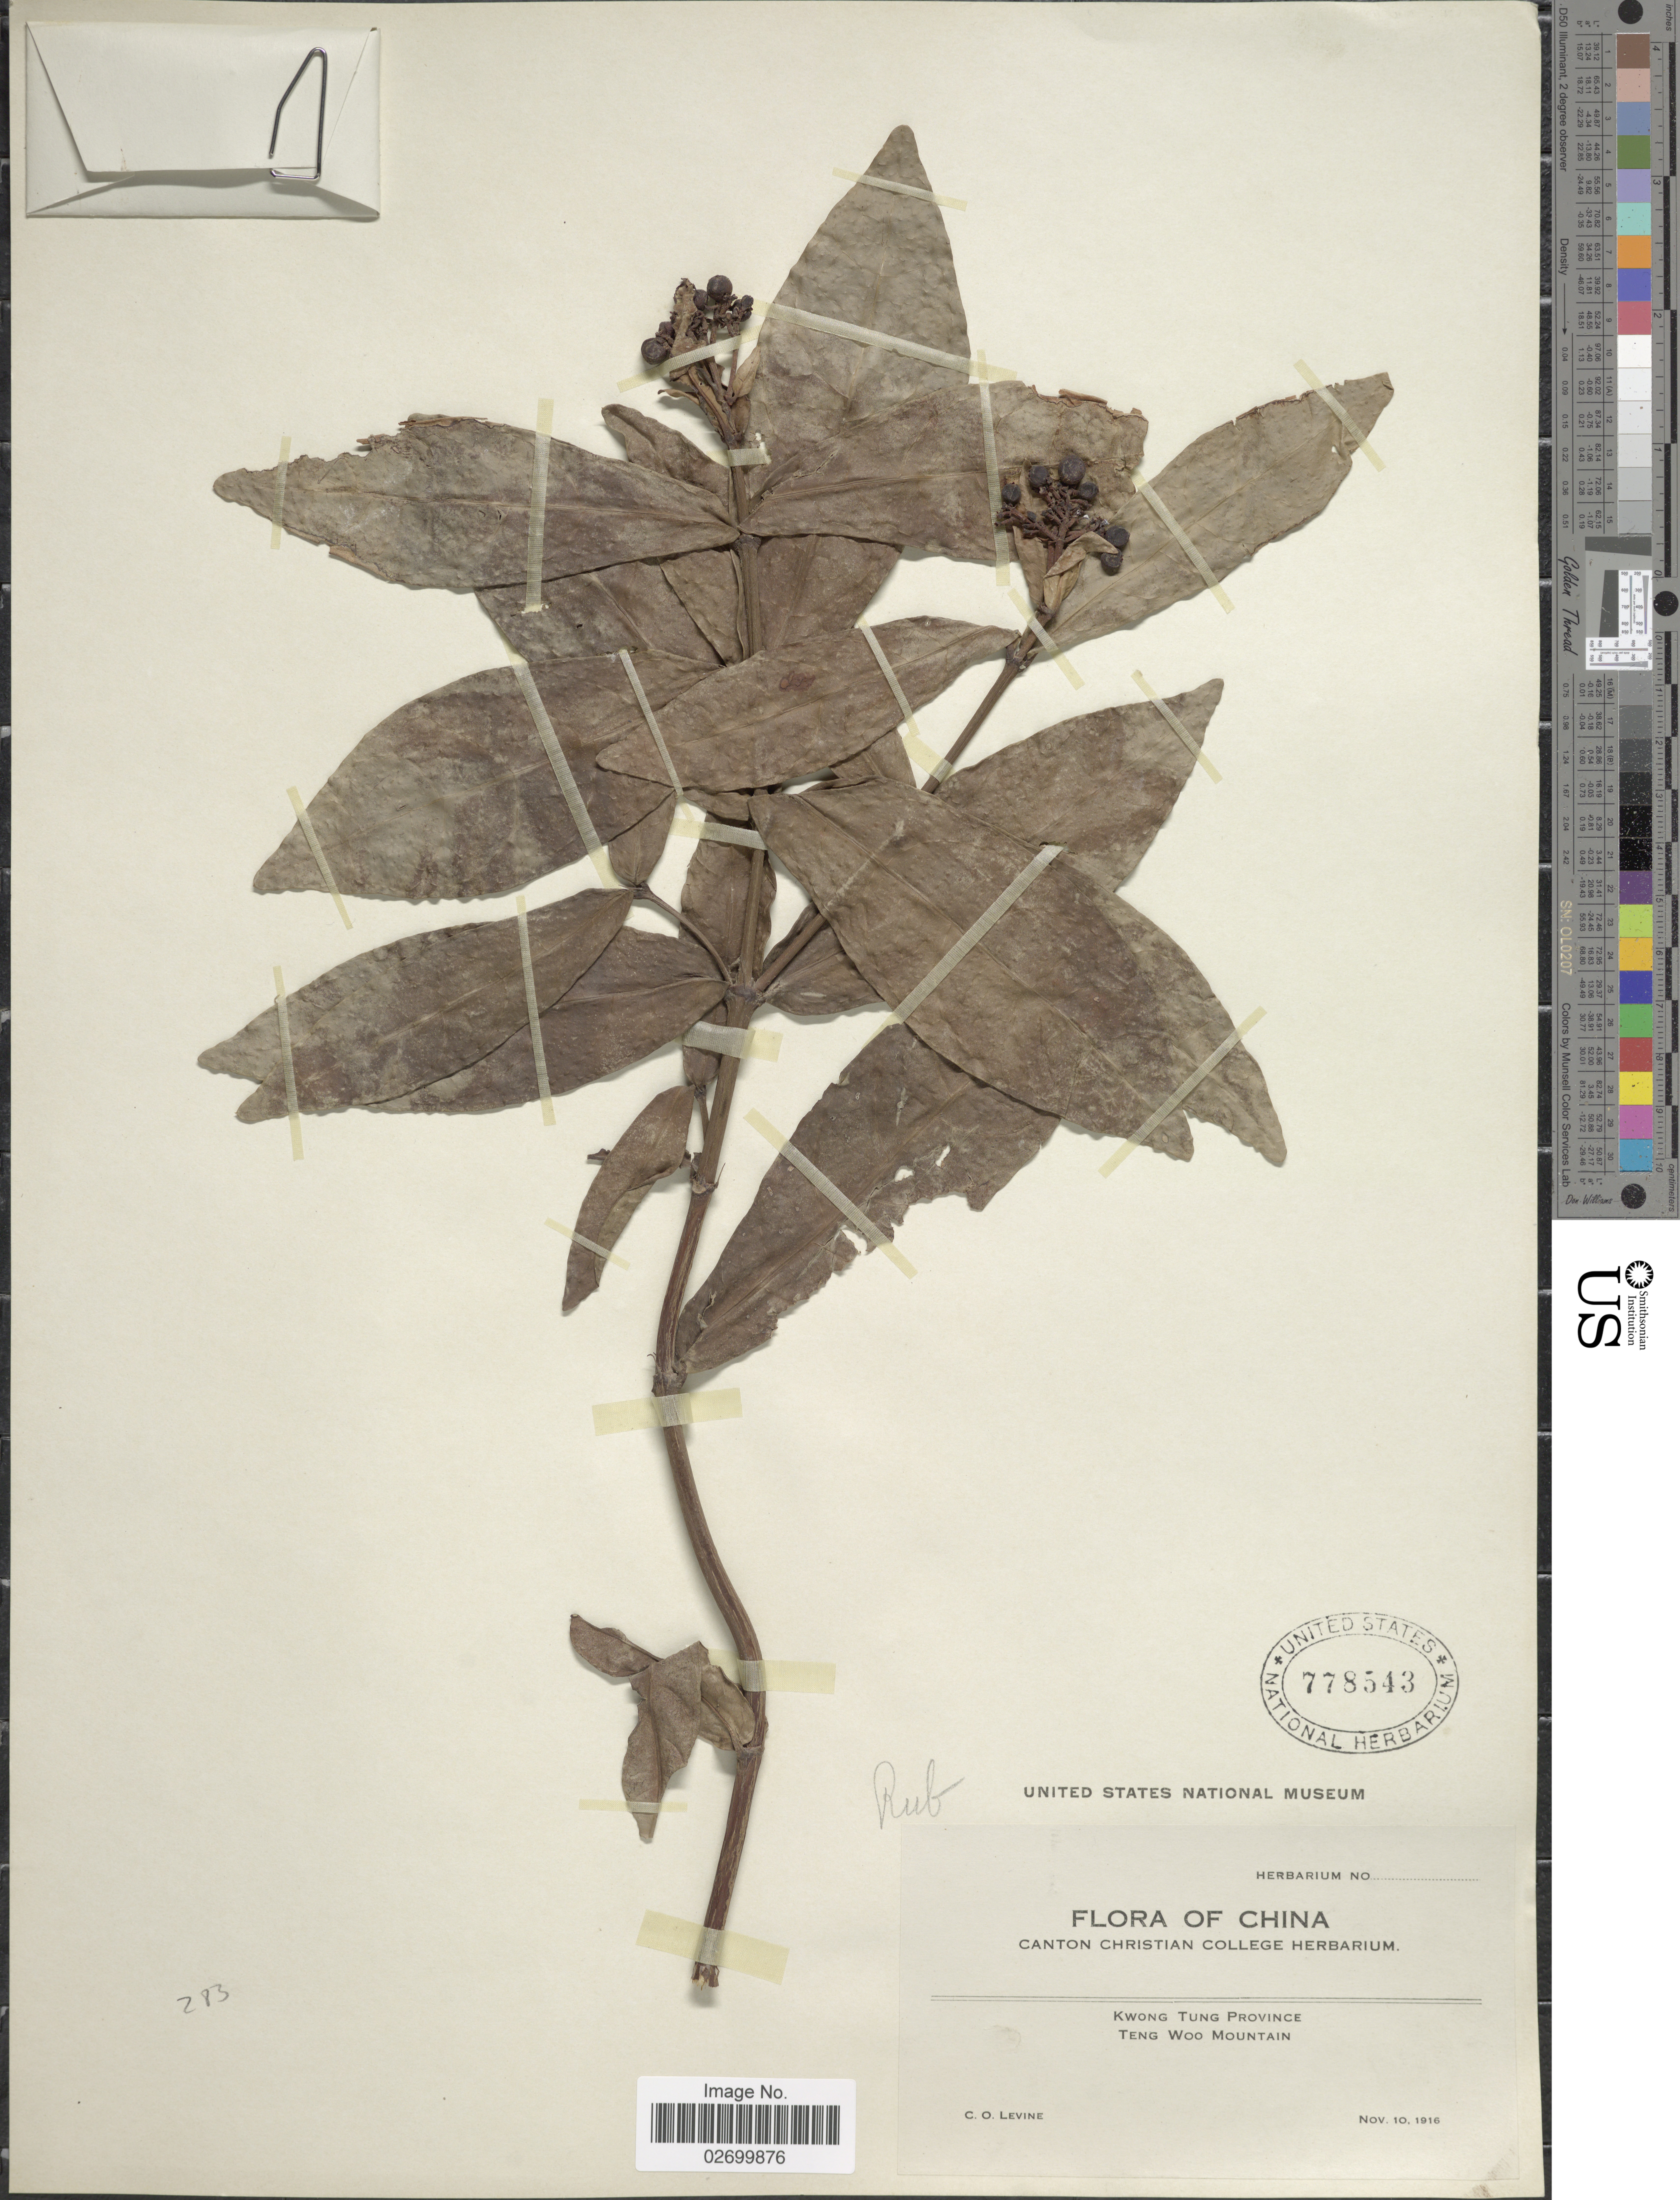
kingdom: Plantae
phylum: Tracheophyta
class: Magnoliopsida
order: Gentianales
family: Rubiaceae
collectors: C. O. Levine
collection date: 1916-11-10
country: China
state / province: Guangdong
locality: Kwong Tung Province. Teng Woo Mountain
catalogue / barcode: US 778543